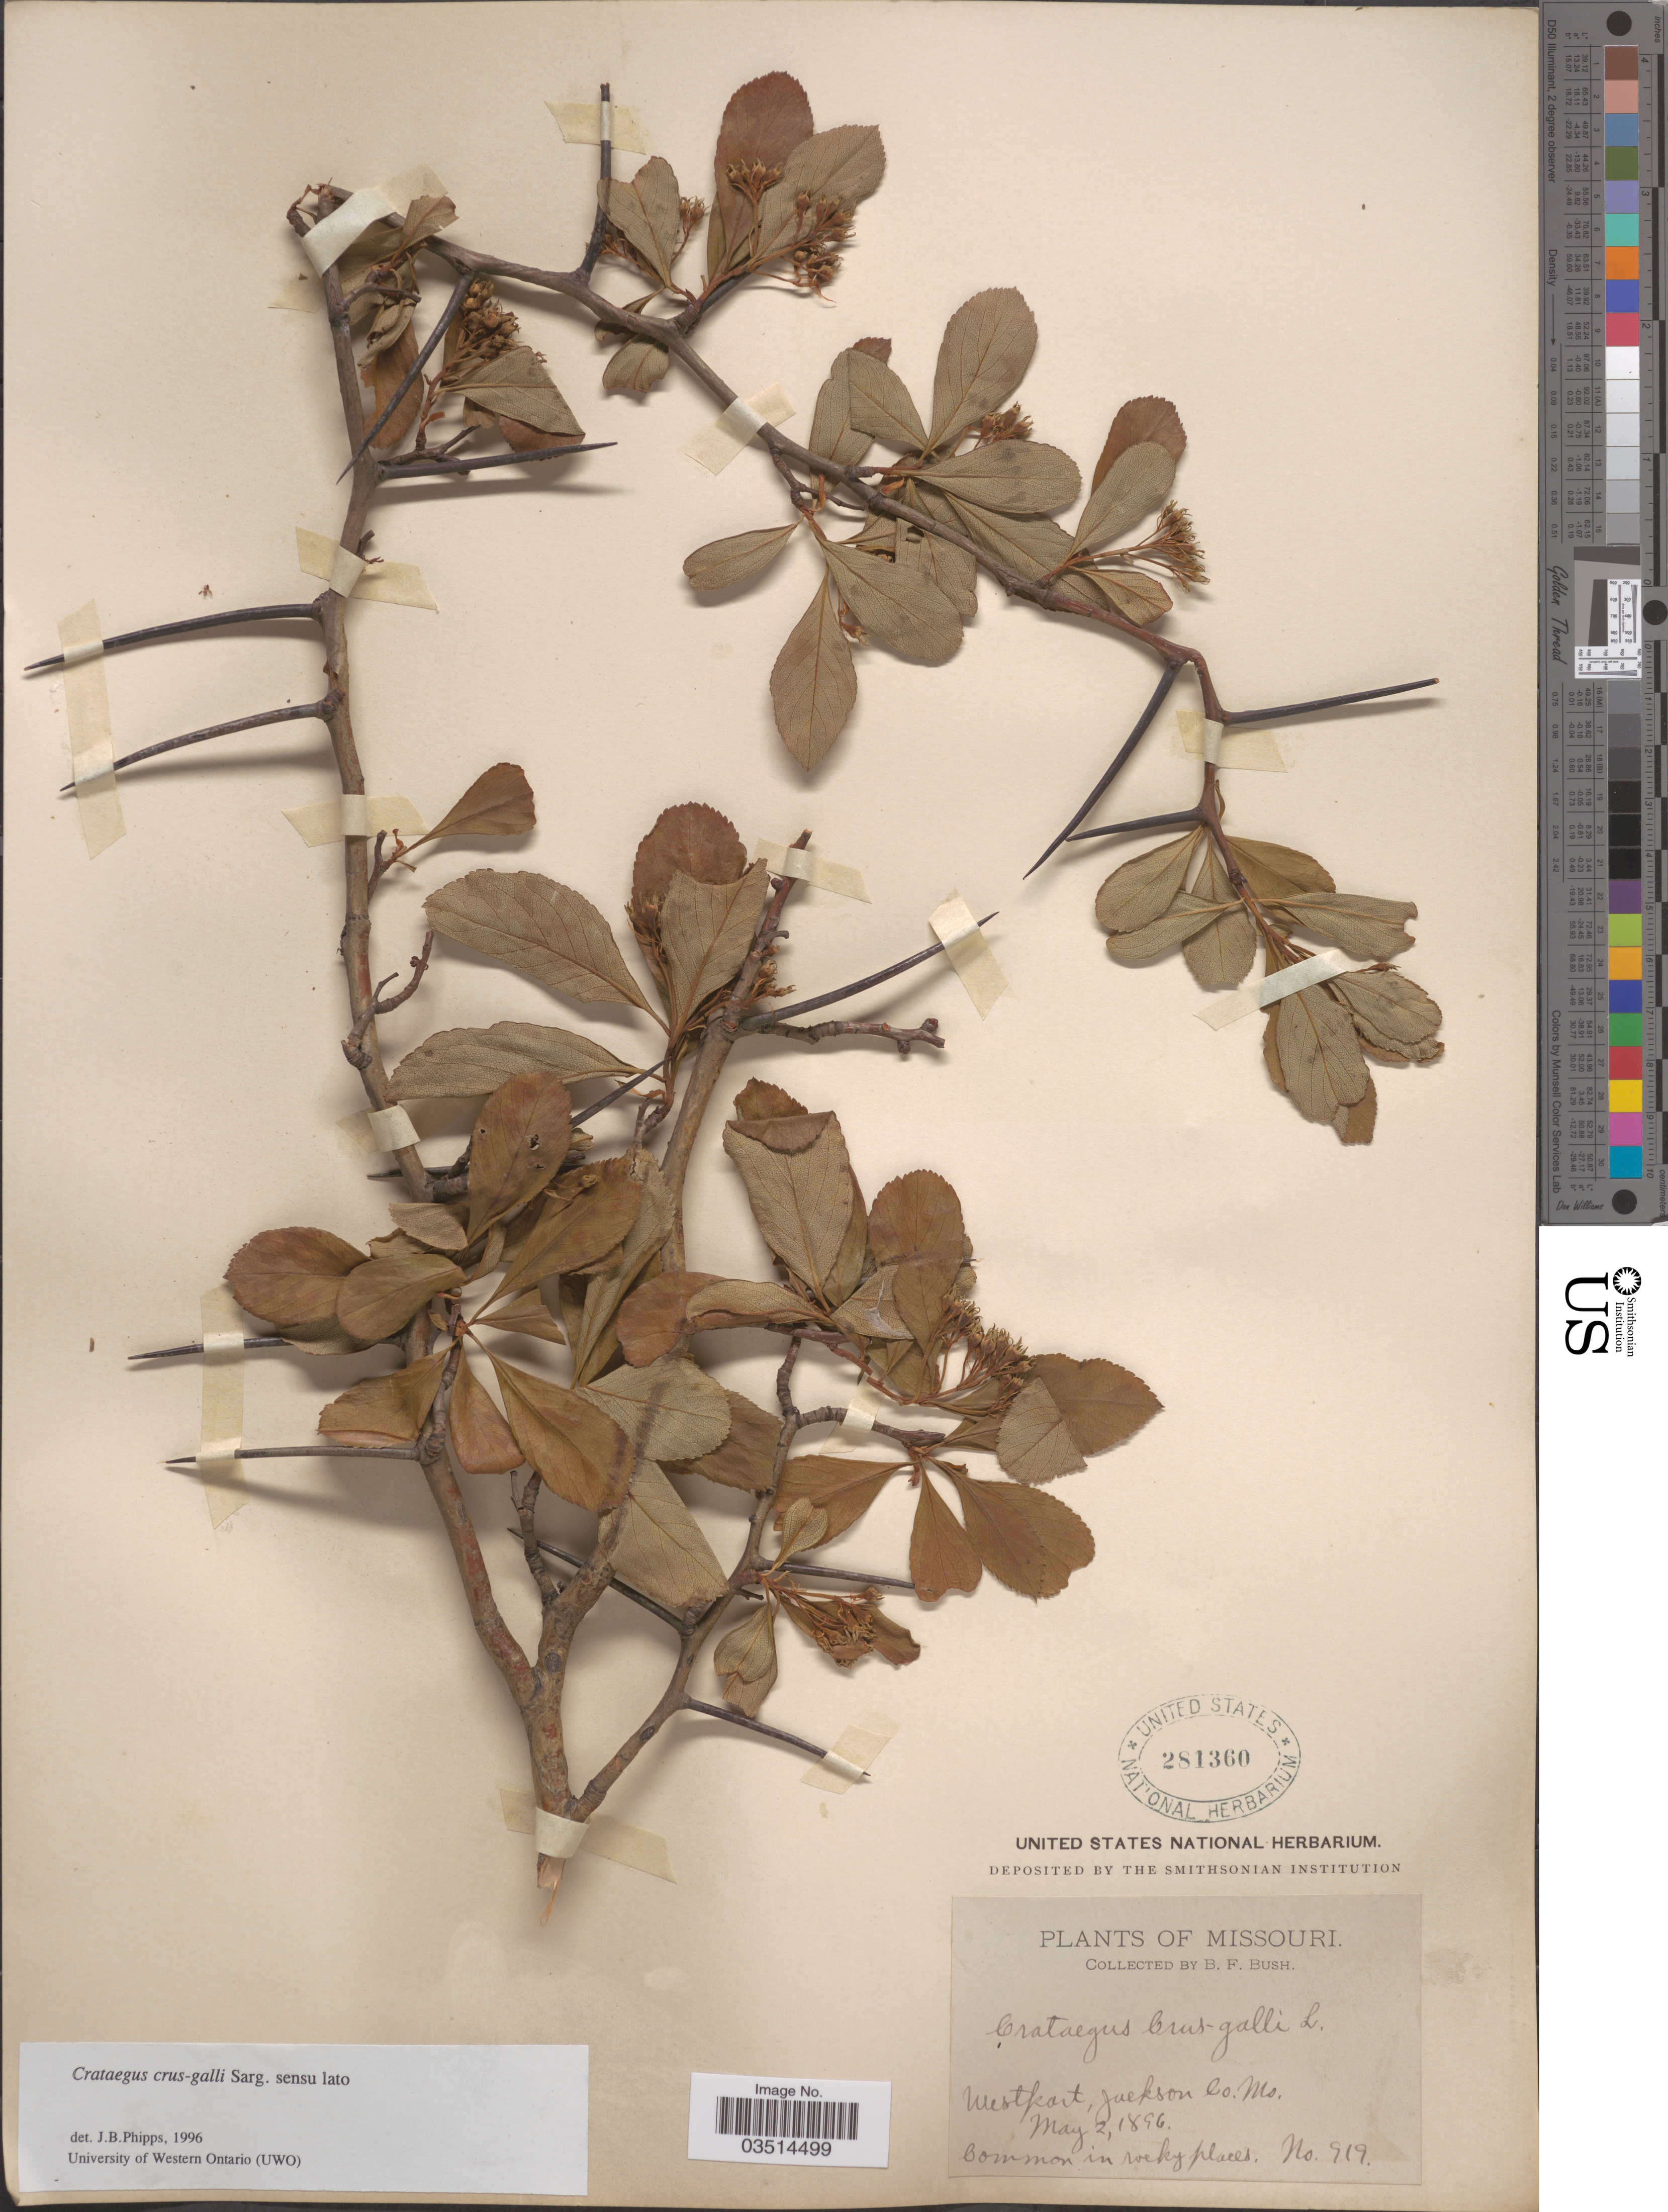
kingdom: Plantae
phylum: Tracheophyta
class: Magnoliopsida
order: Rosales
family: Rosaceae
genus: Crataegus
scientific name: Crataegus crus-galli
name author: L.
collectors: B. F. Bush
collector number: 919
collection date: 1896-05-02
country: United States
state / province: Missouri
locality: Westport, Jackson Co.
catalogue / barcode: US 281360